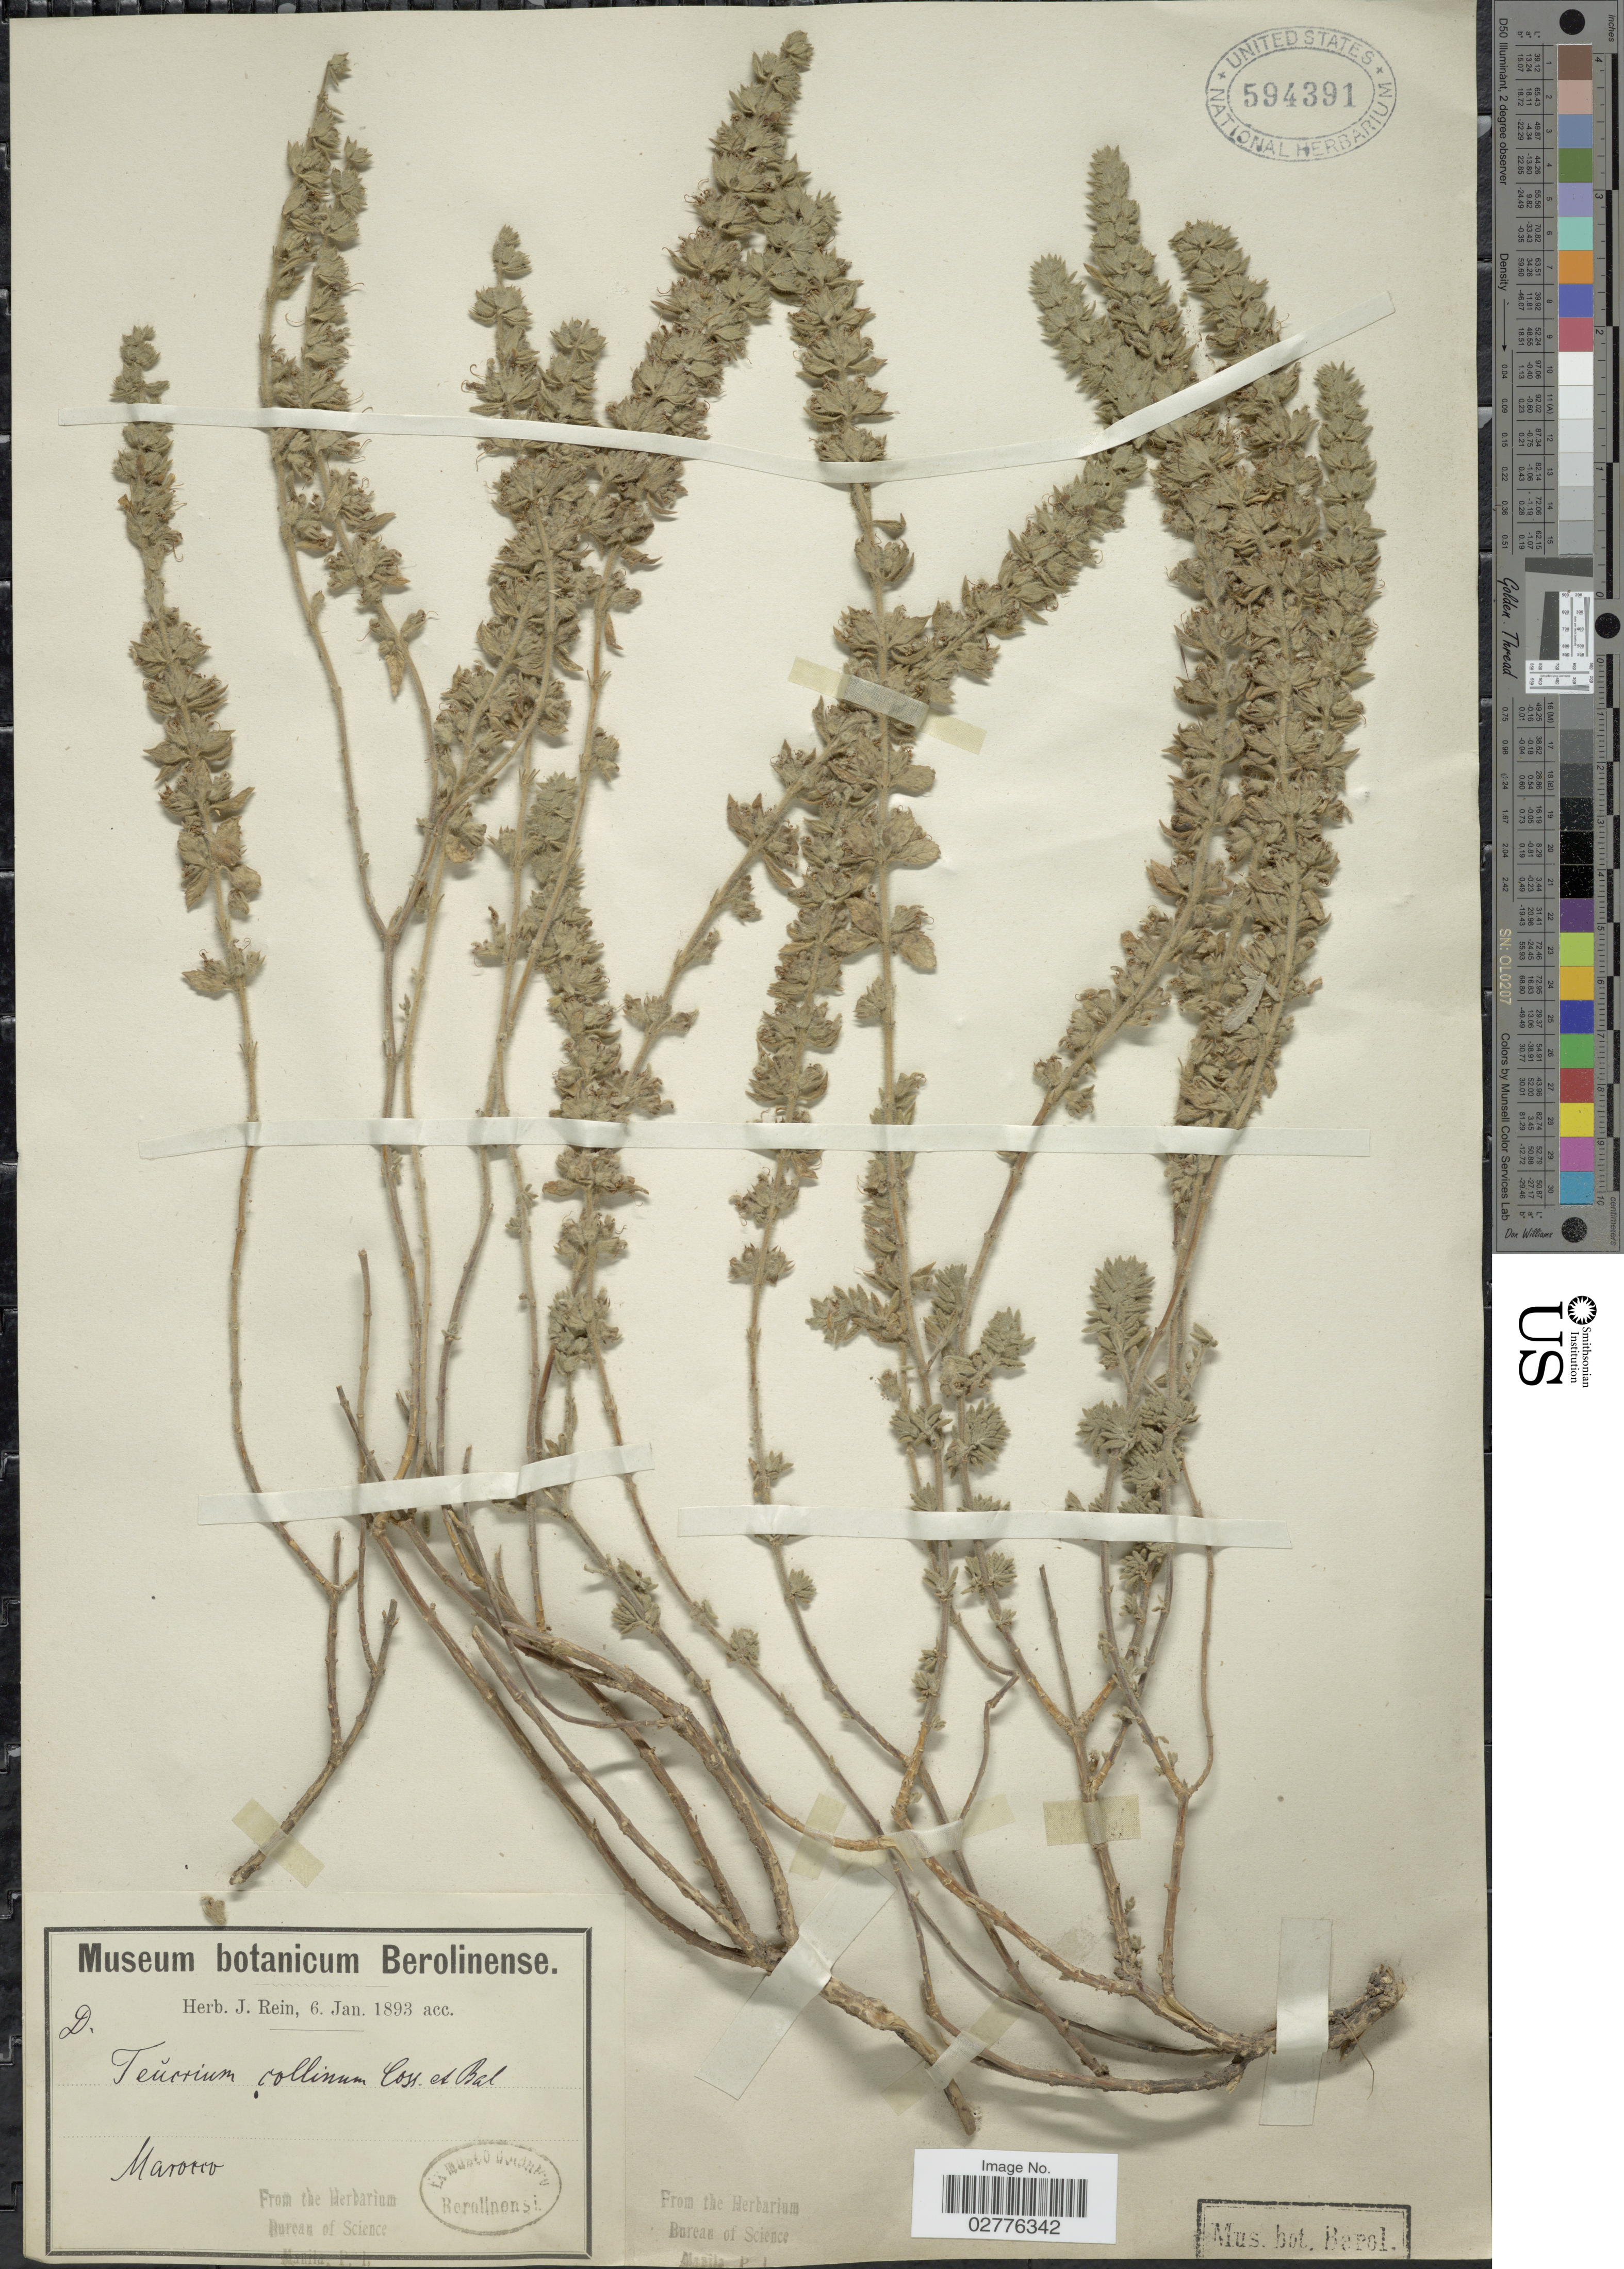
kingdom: Plantae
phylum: Tracheophyta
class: Magnoliopsida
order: Lamiales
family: Lamiaceae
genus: Teucrium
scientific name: Teucrium collinum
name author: Salisb.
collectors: ex herb. J. Rein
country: Morocco